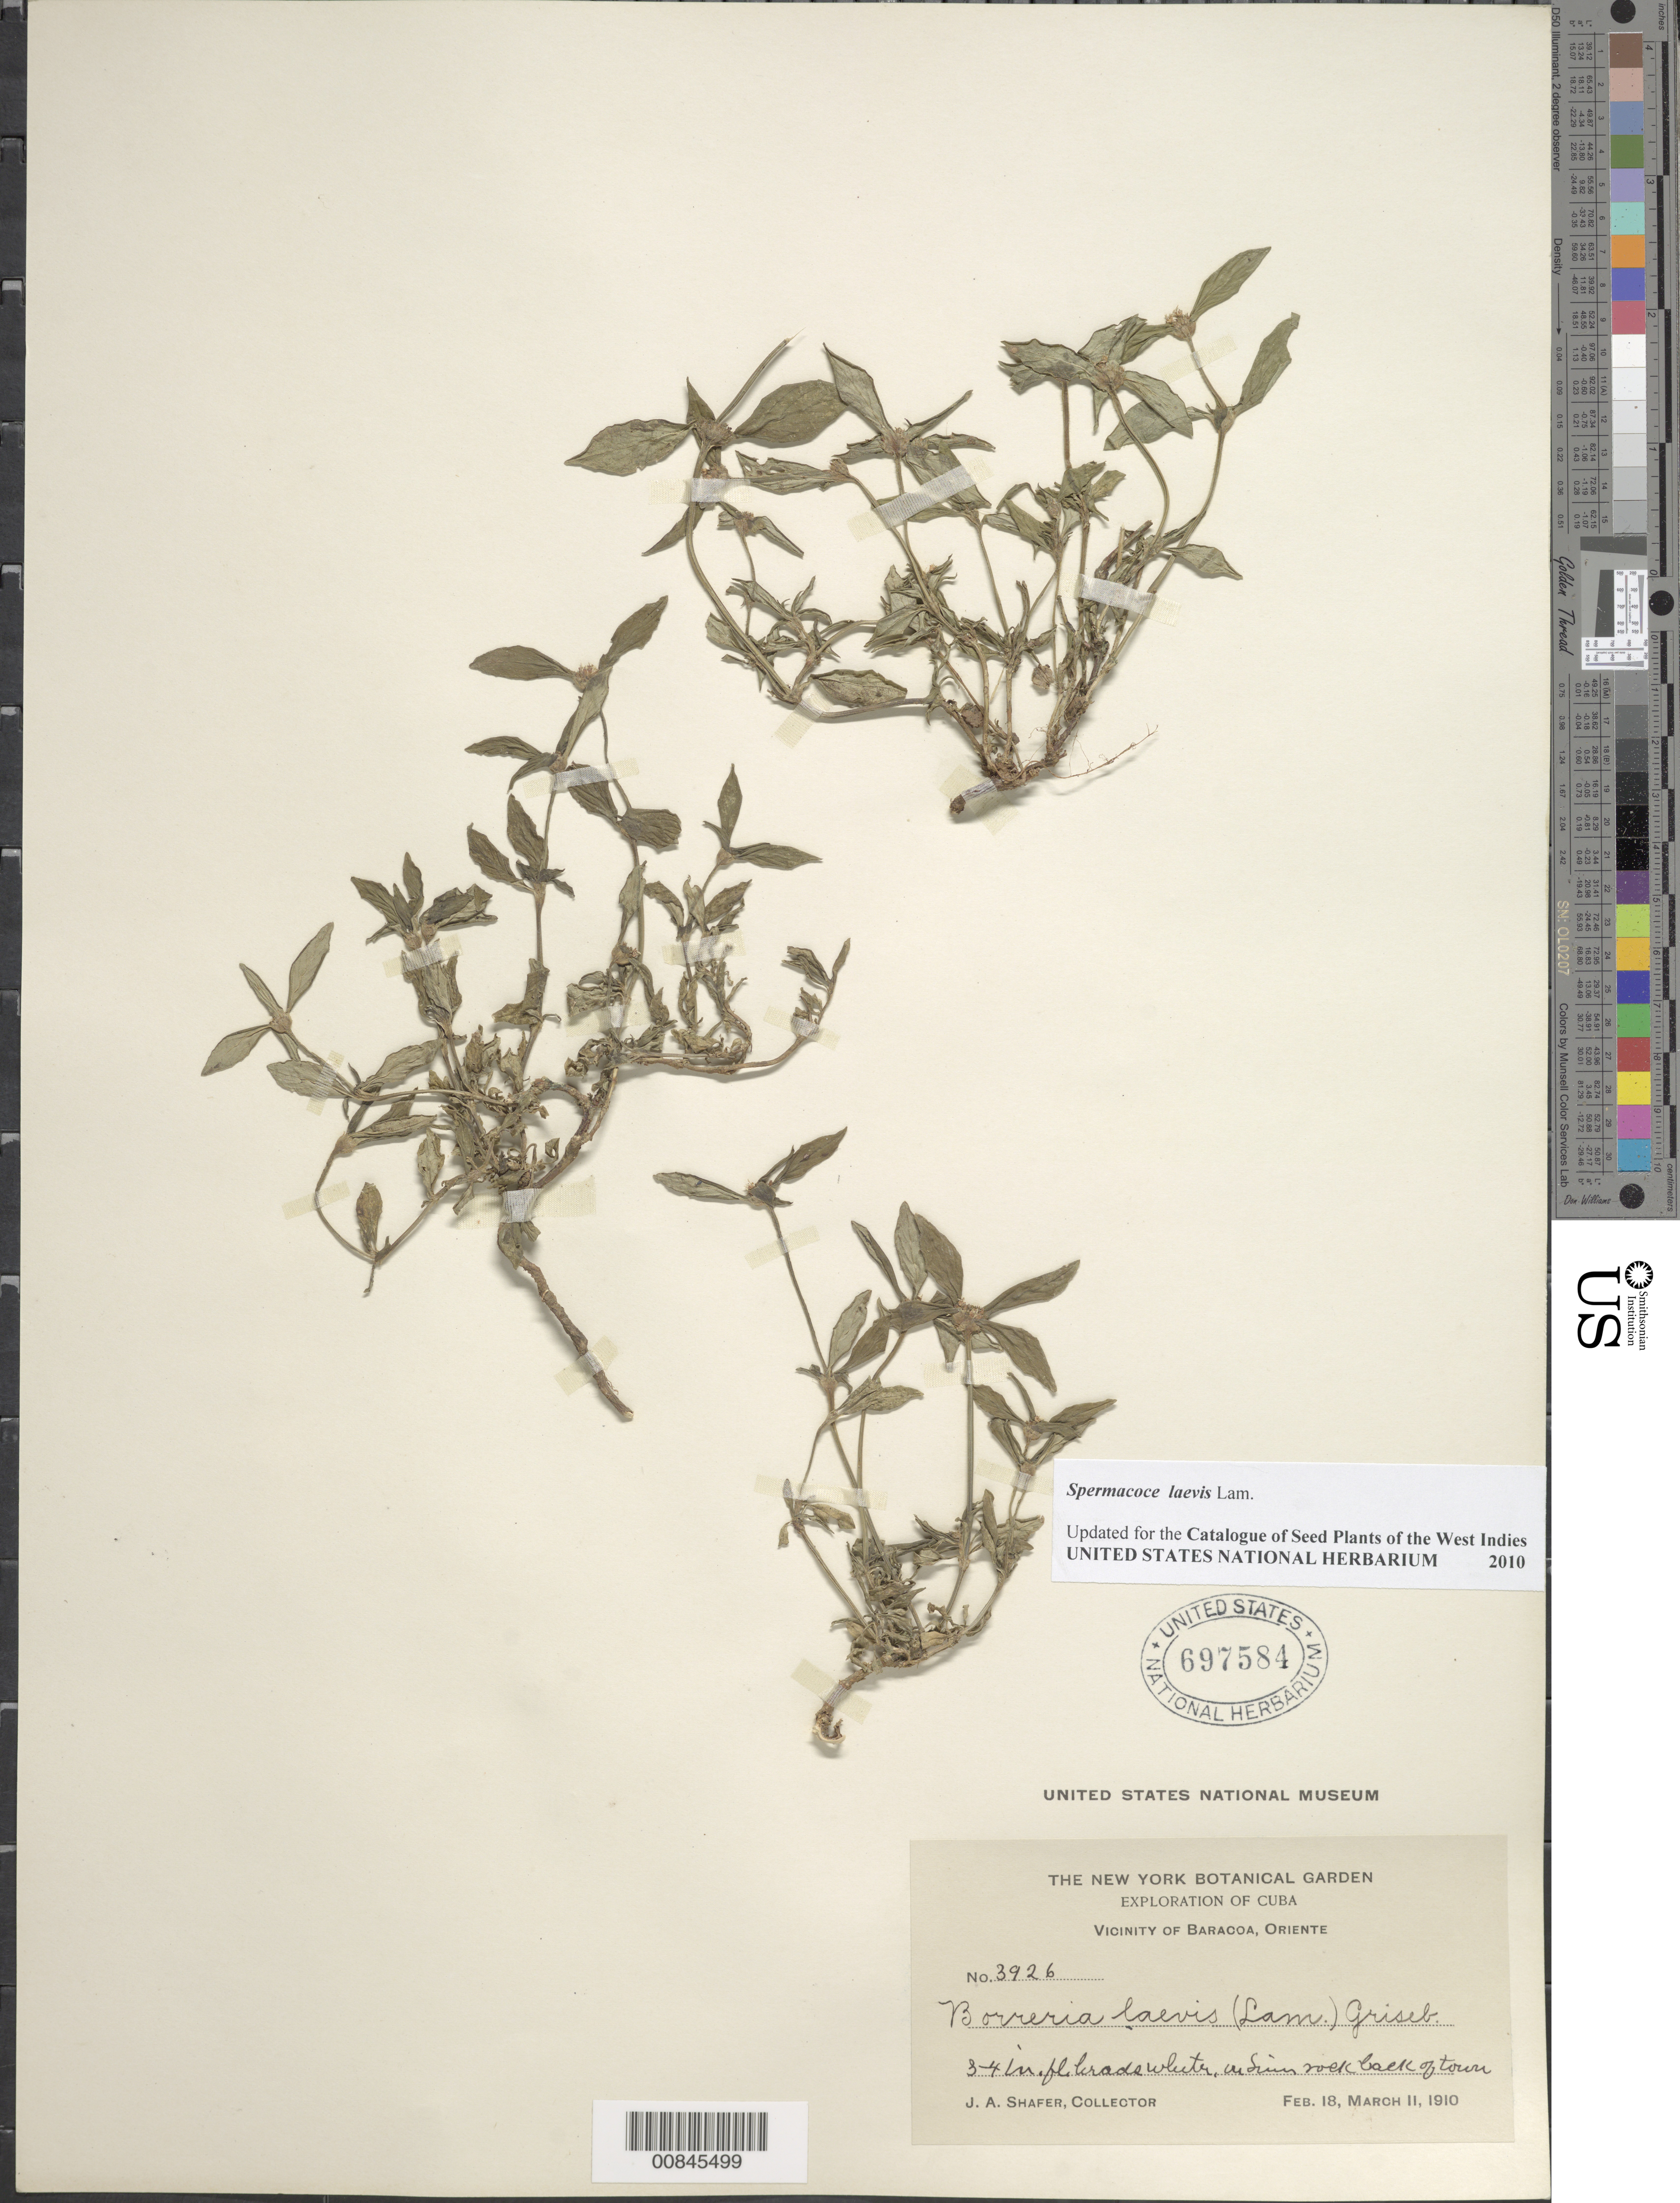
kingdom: Plantae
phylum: Tracheophyta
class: Magnoliopsida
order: Gentianales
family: Rubiaceae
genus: Spermacoce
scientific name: Spermacoce laevis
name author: Lam.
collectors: J. A. Shafer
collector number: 3926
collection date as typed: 18 Feb 1910 and 11 Mar 1910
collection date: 1910-02-18,1910-03-11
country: Cuba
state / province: Oriente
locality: Vicinity of Baracoa. Back of town.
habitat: In rocks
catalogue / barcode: US 697584